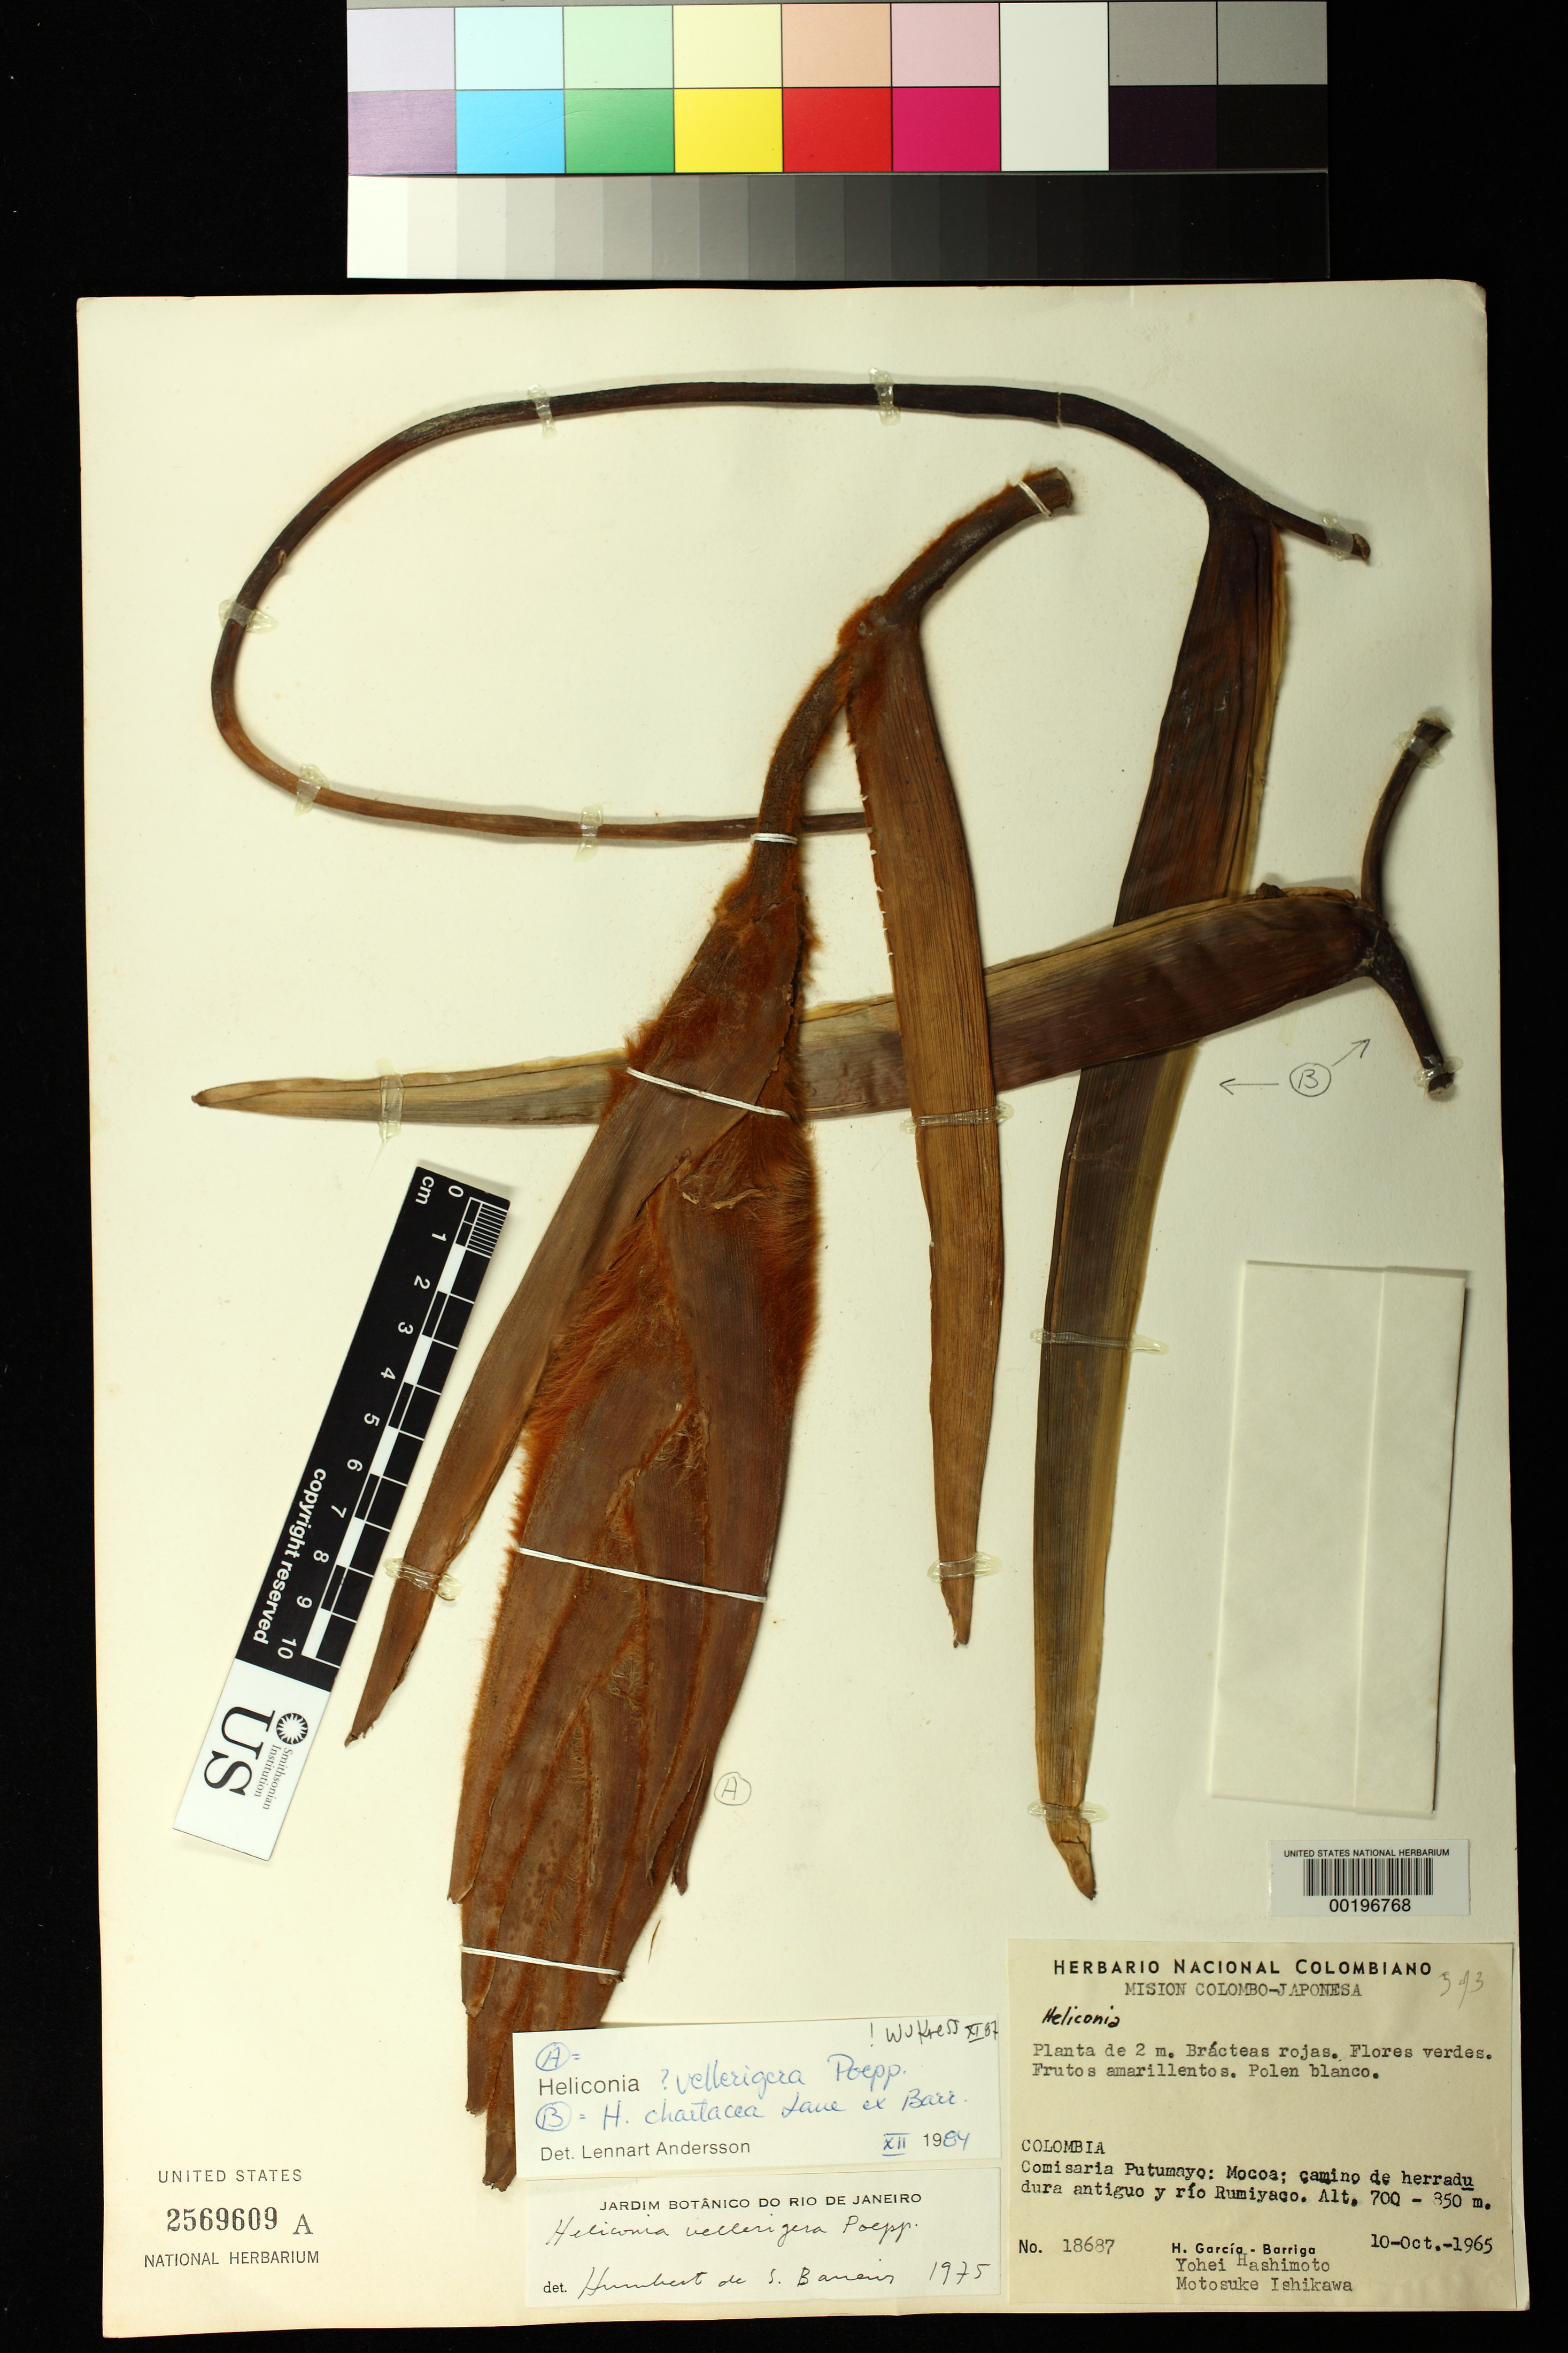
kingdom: Plantae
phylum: Tracheophyta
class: Liliopsida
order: Zingiberales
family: Heliconiaceae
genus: Heliconia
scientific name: Heliconia chartacea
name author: Lane ex Barreiros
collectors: H. García Barriga, Y. Hashimoto & M. Ishikawa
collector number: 18687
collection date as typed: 10 Oct 1965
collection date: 1965-10-10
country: Colombia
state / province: Putumayo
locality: Mocoa; road from Herradura Antigua and Rio Rumiyaco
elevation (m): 700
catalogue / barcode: US 2569609A